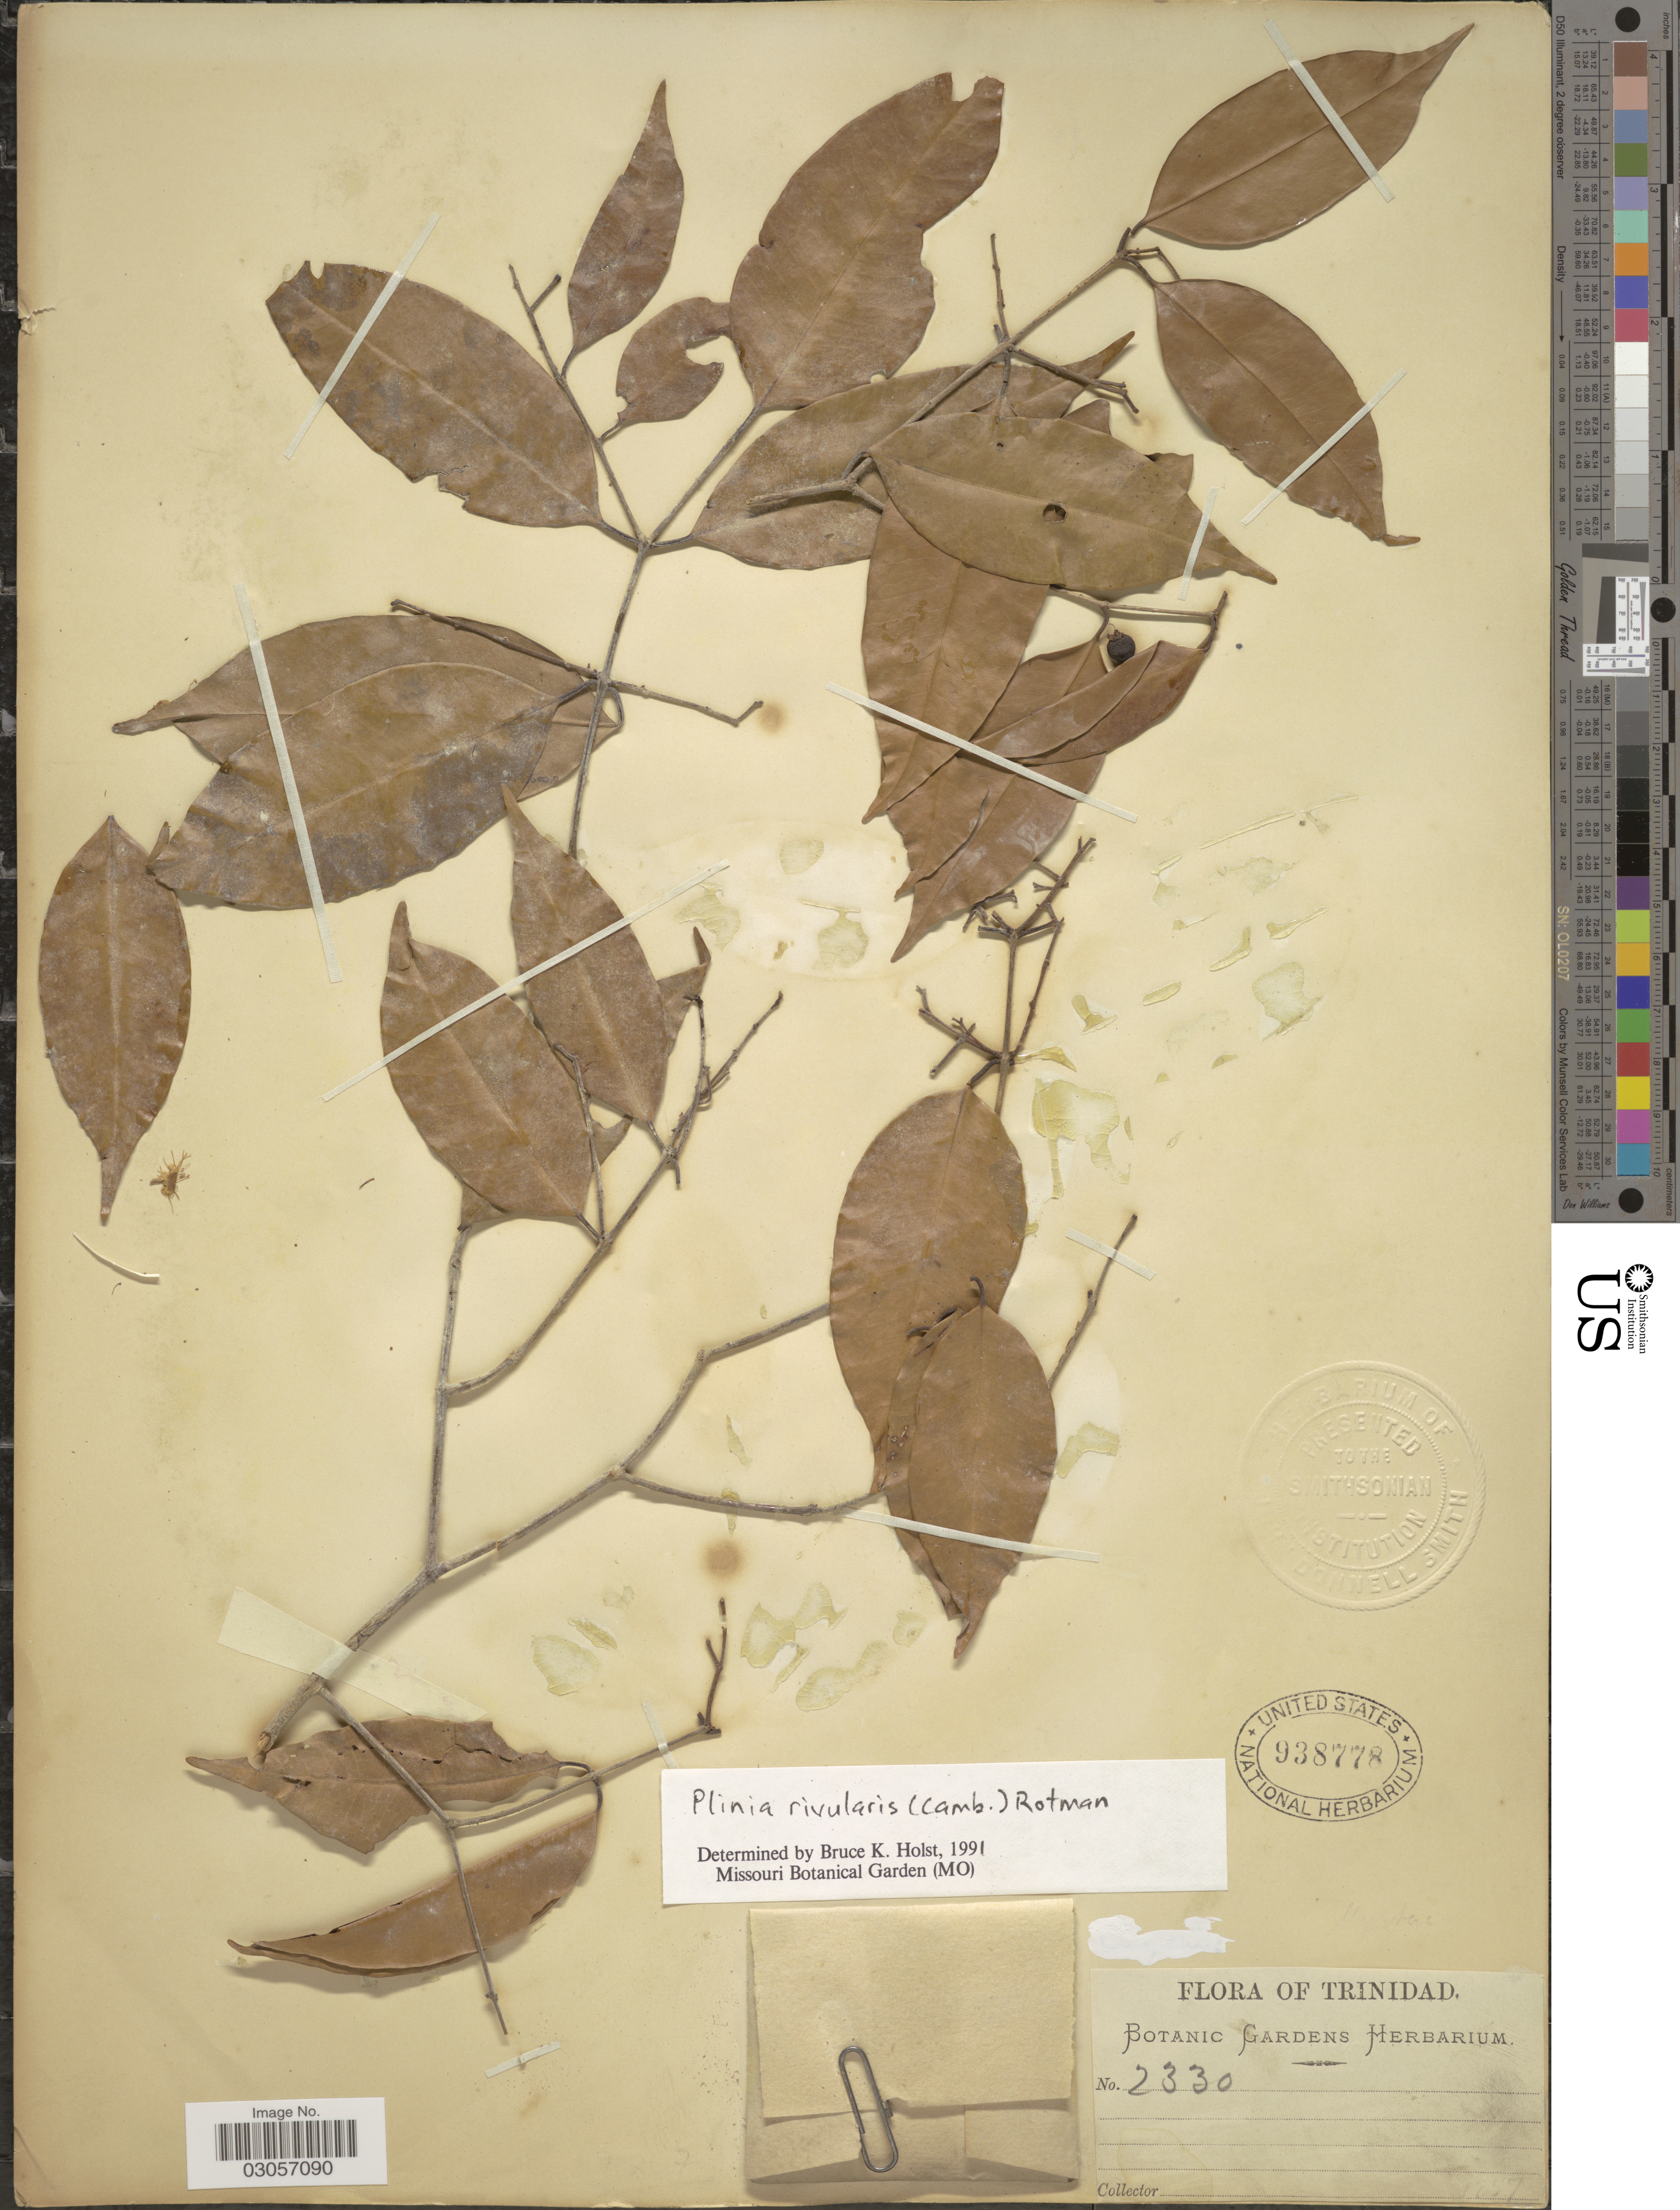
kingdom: Plantae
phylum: Tracheophyta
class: Magnoliopsida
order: Myrtales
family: Myrtaceae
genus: Plinia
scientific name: Plinia rivularis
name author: (Cambess.) Rotman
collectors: Botanic Gardens Herbarium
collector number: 2330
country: Trinidad and Tobago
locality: Trinidad.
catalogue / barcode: US 938778